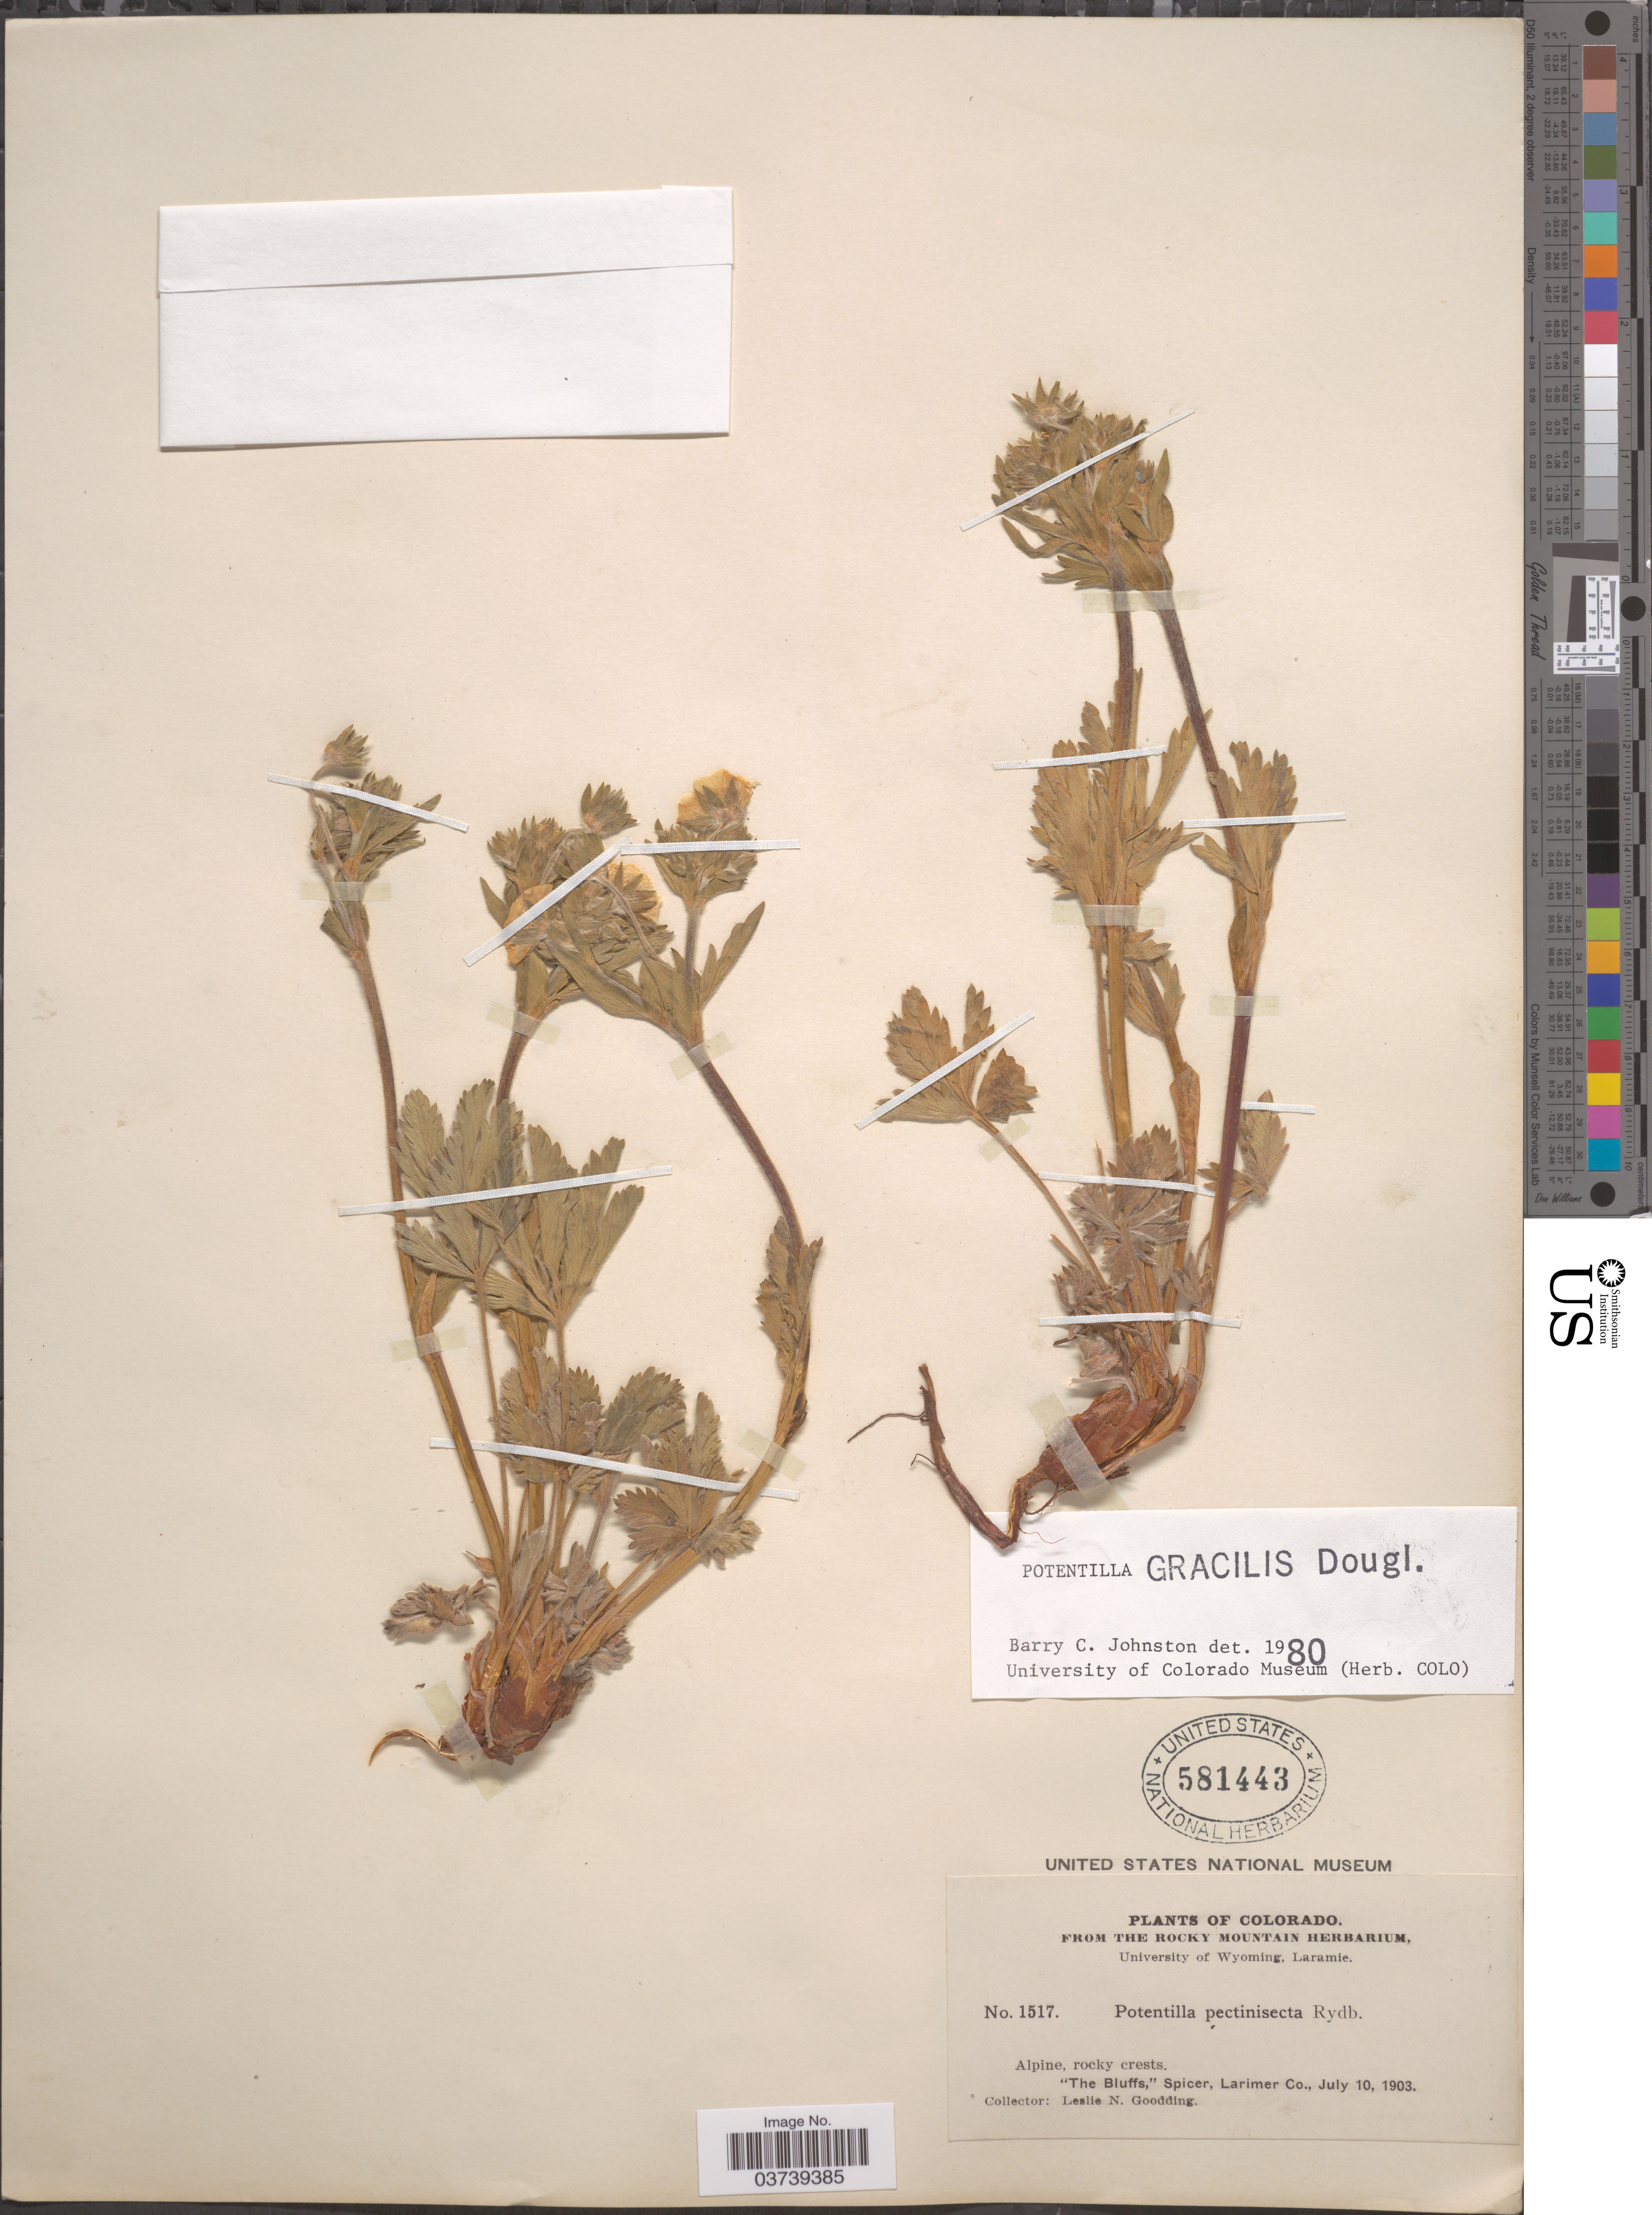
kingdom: Plantae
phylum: Tracheophyta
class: Magnoliopsida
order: Rosales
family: Rosaceae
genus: Potentilla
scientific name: Potentilla gracilis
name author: Douglas ex Hook.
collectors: L. N. Goodding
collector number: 1517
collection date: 1903-07-10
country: United States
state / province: Colorado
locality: Alpine, rocky crests. "The Bluffs," Spicer, Larimer Co.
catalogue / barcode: US 581443